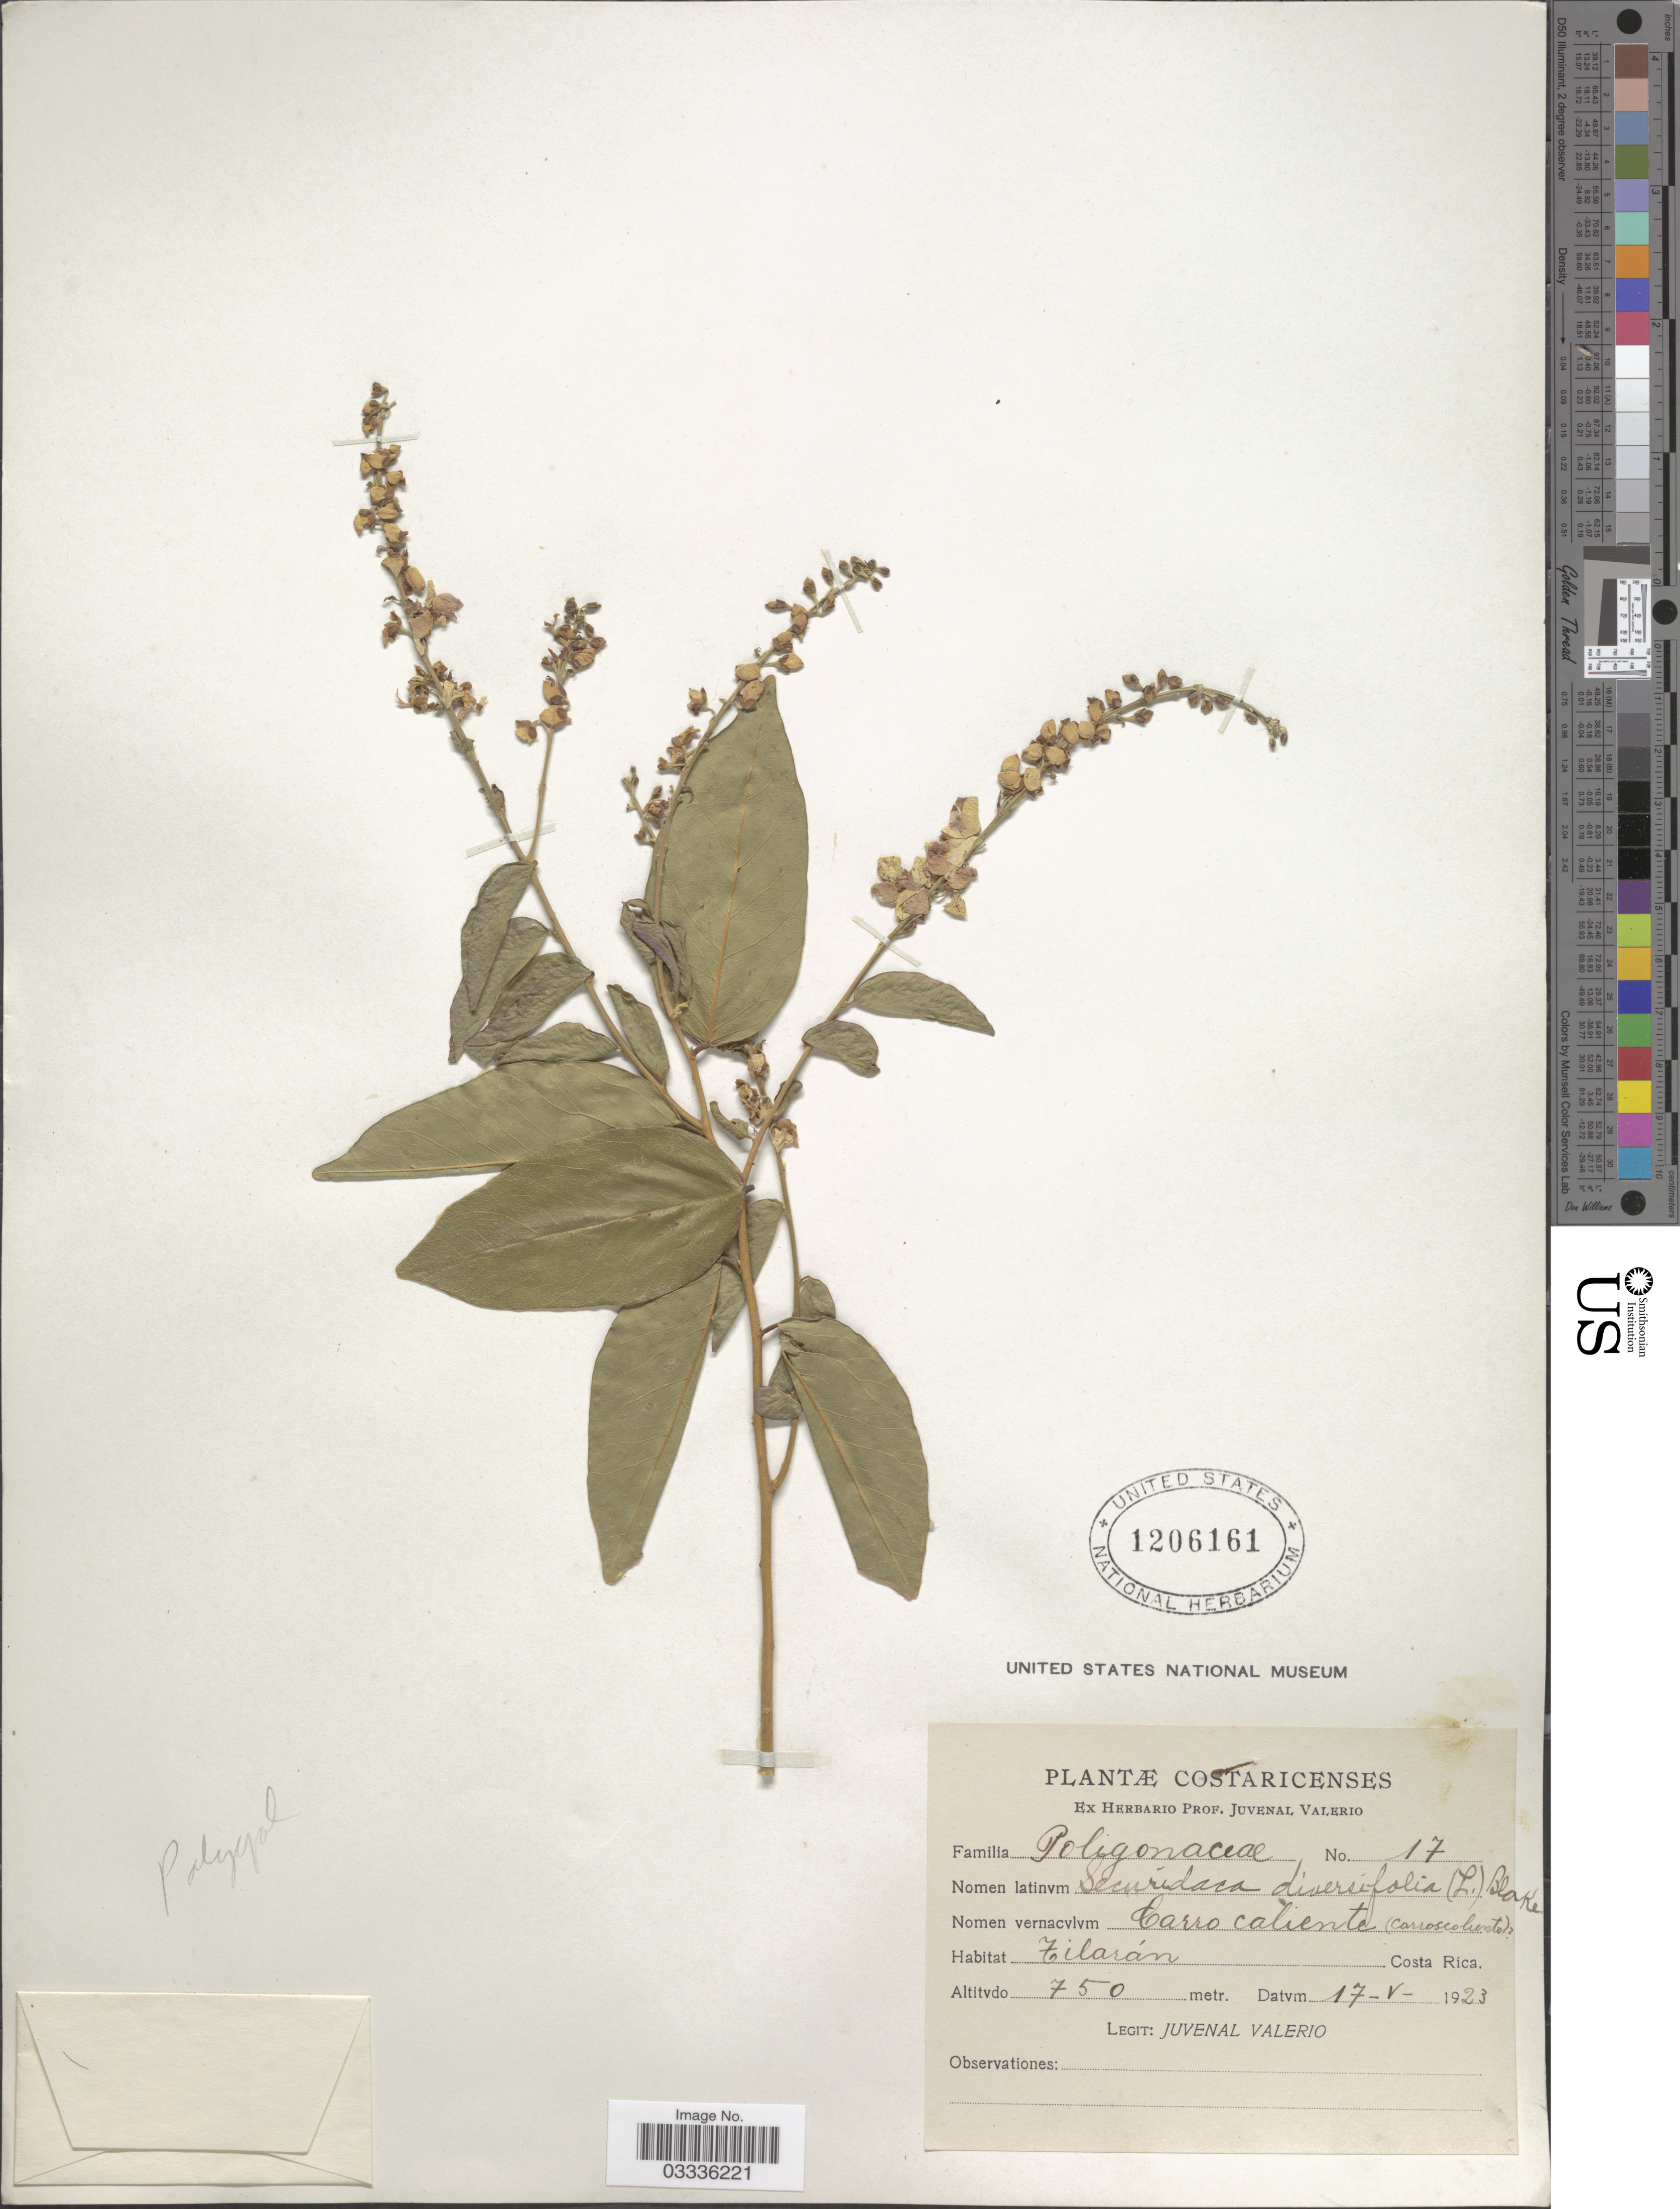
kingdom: Plantae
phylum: Tracheophyta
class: Magnoliopsida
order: Fabales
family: Polygalaceae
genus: Securidaca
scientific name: Securidaca diversifolia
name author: (L.) S.F. Blake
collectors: J. Valerio R.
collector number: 17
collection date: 1923-05-17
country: Costa Rica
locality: Tilarán.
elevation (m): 750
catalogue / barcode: US 1206161